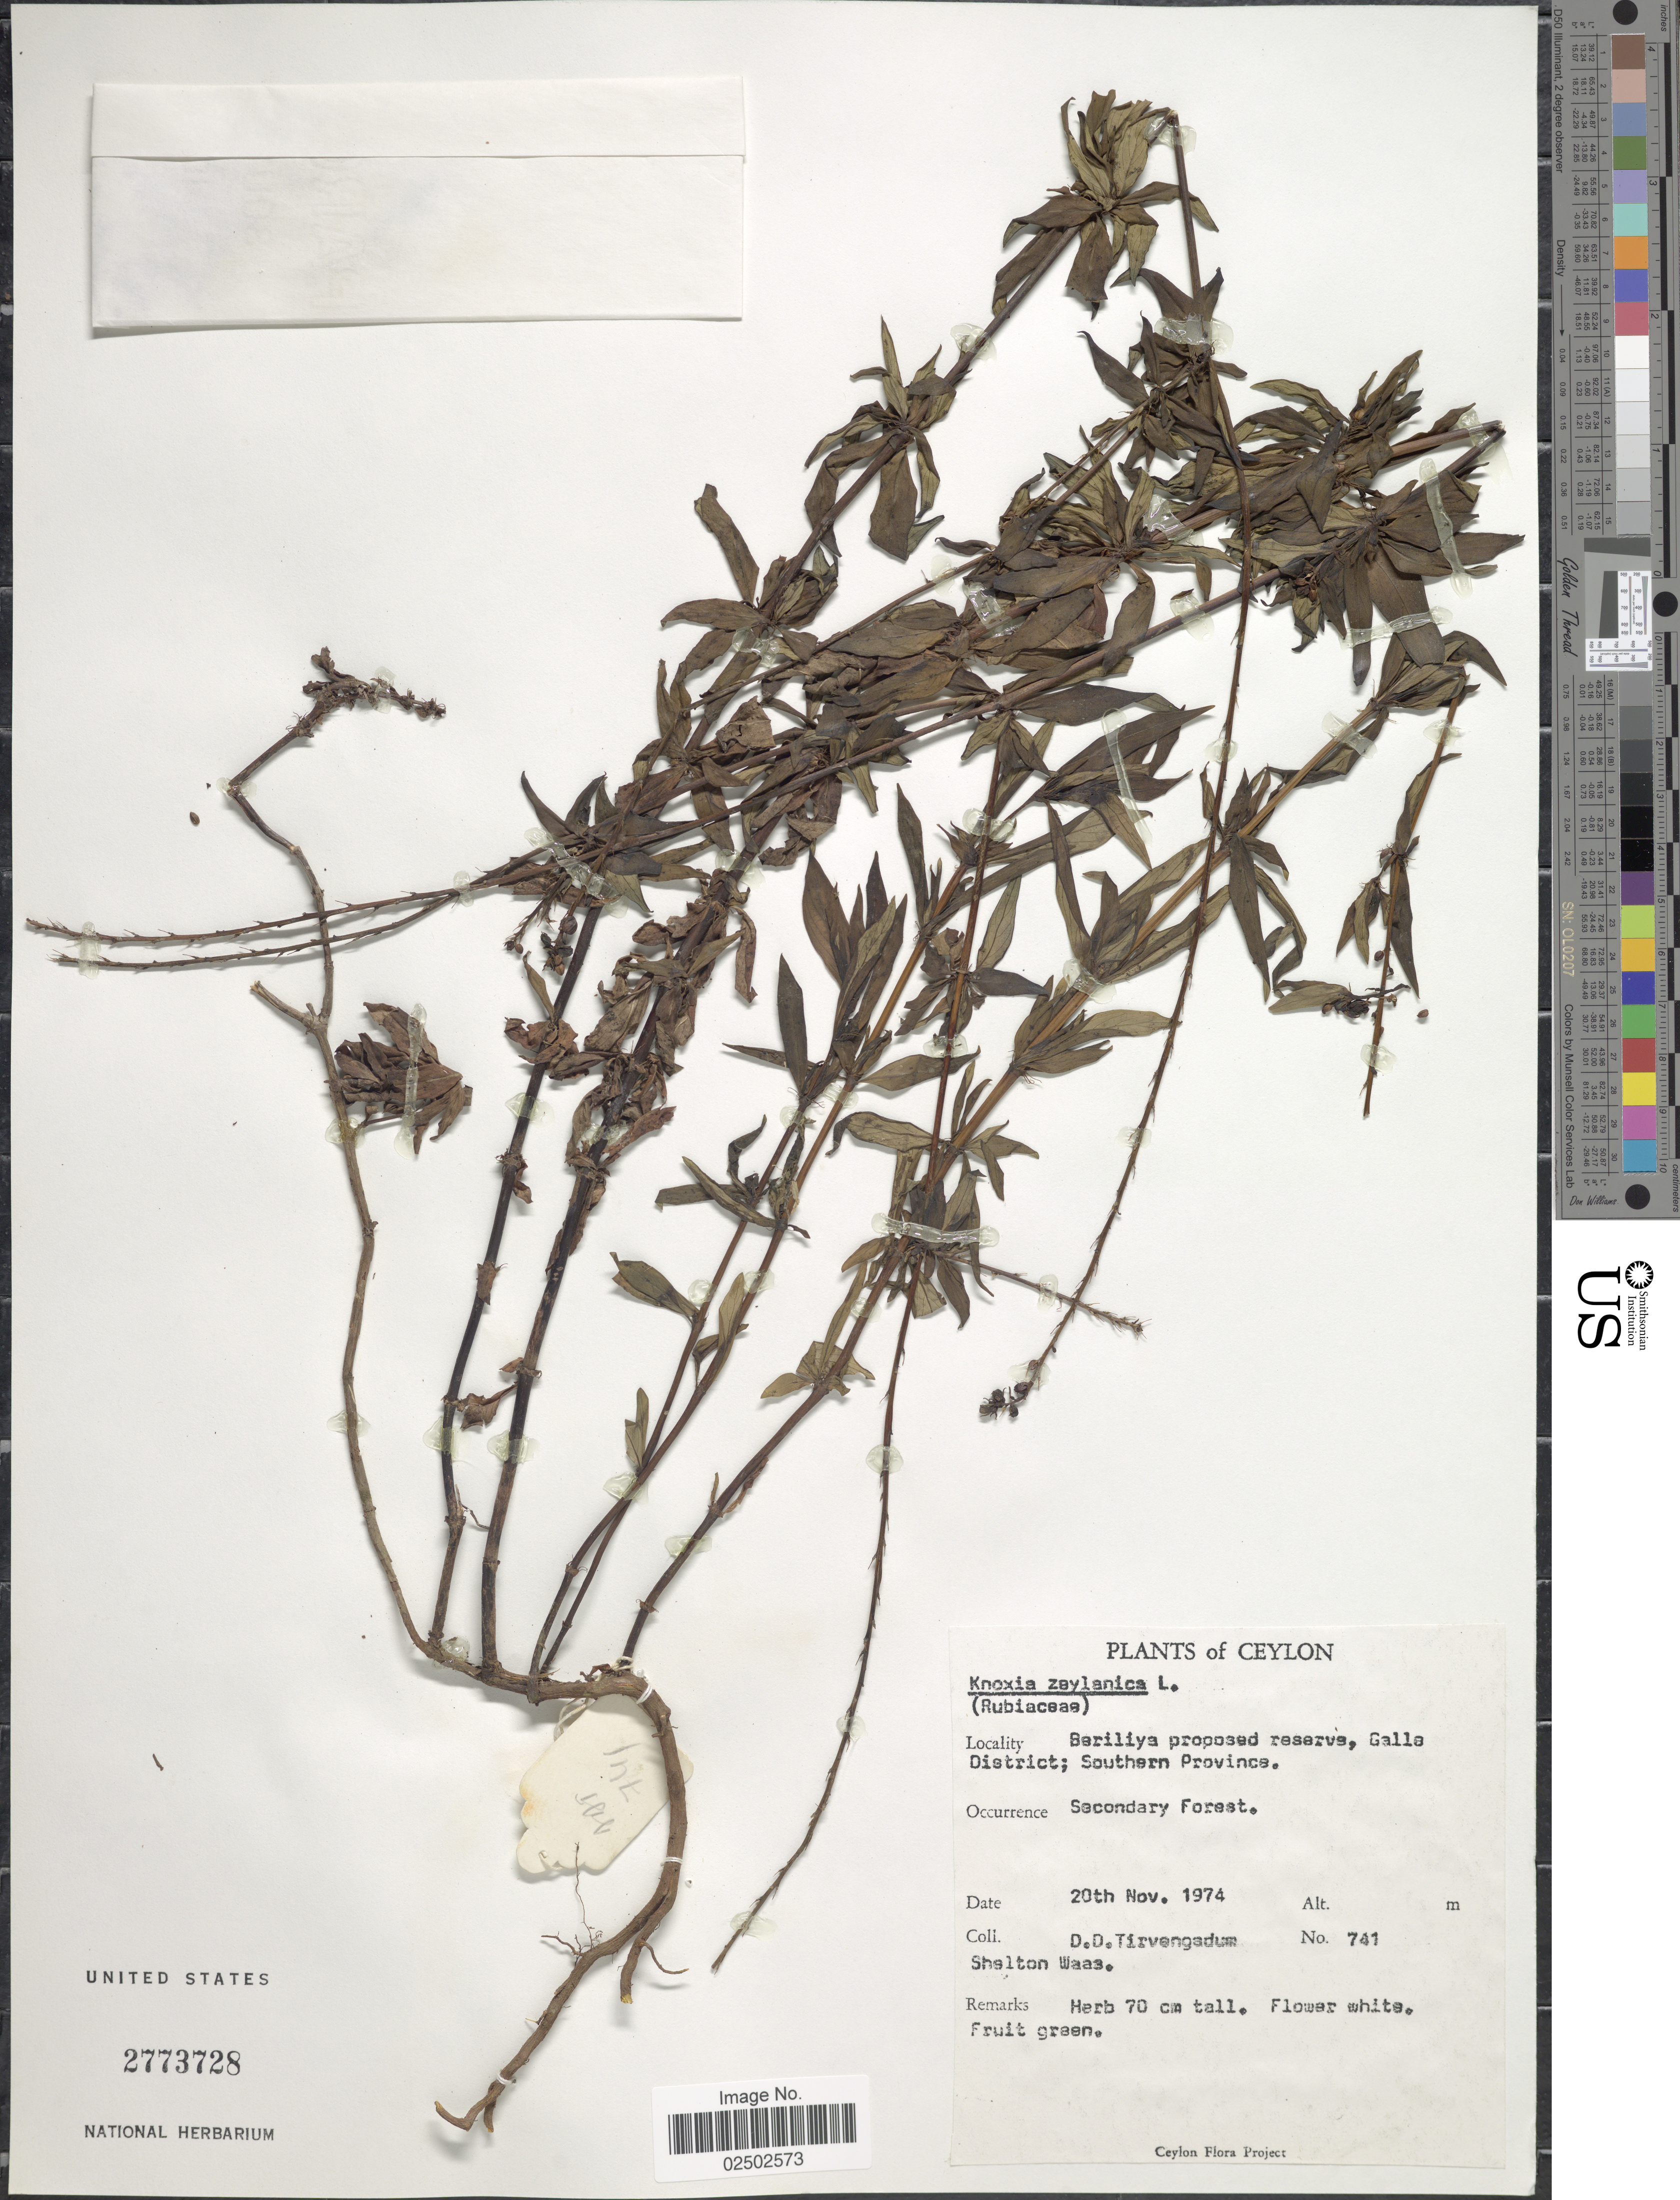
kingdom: Plantae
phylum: Tracheophyta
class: Magnoliopsida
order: Gentianales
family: Rubiaceae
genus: Knoxia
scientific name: Knoxia zeylanica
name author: L.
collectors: D. Tirvengadum & S. Waas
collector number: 741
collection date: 1974-11-20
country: Sri Lanka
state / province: Southern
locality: Ceylon, Bariliya proposed reserve, Galle District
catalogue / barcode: US 2773728